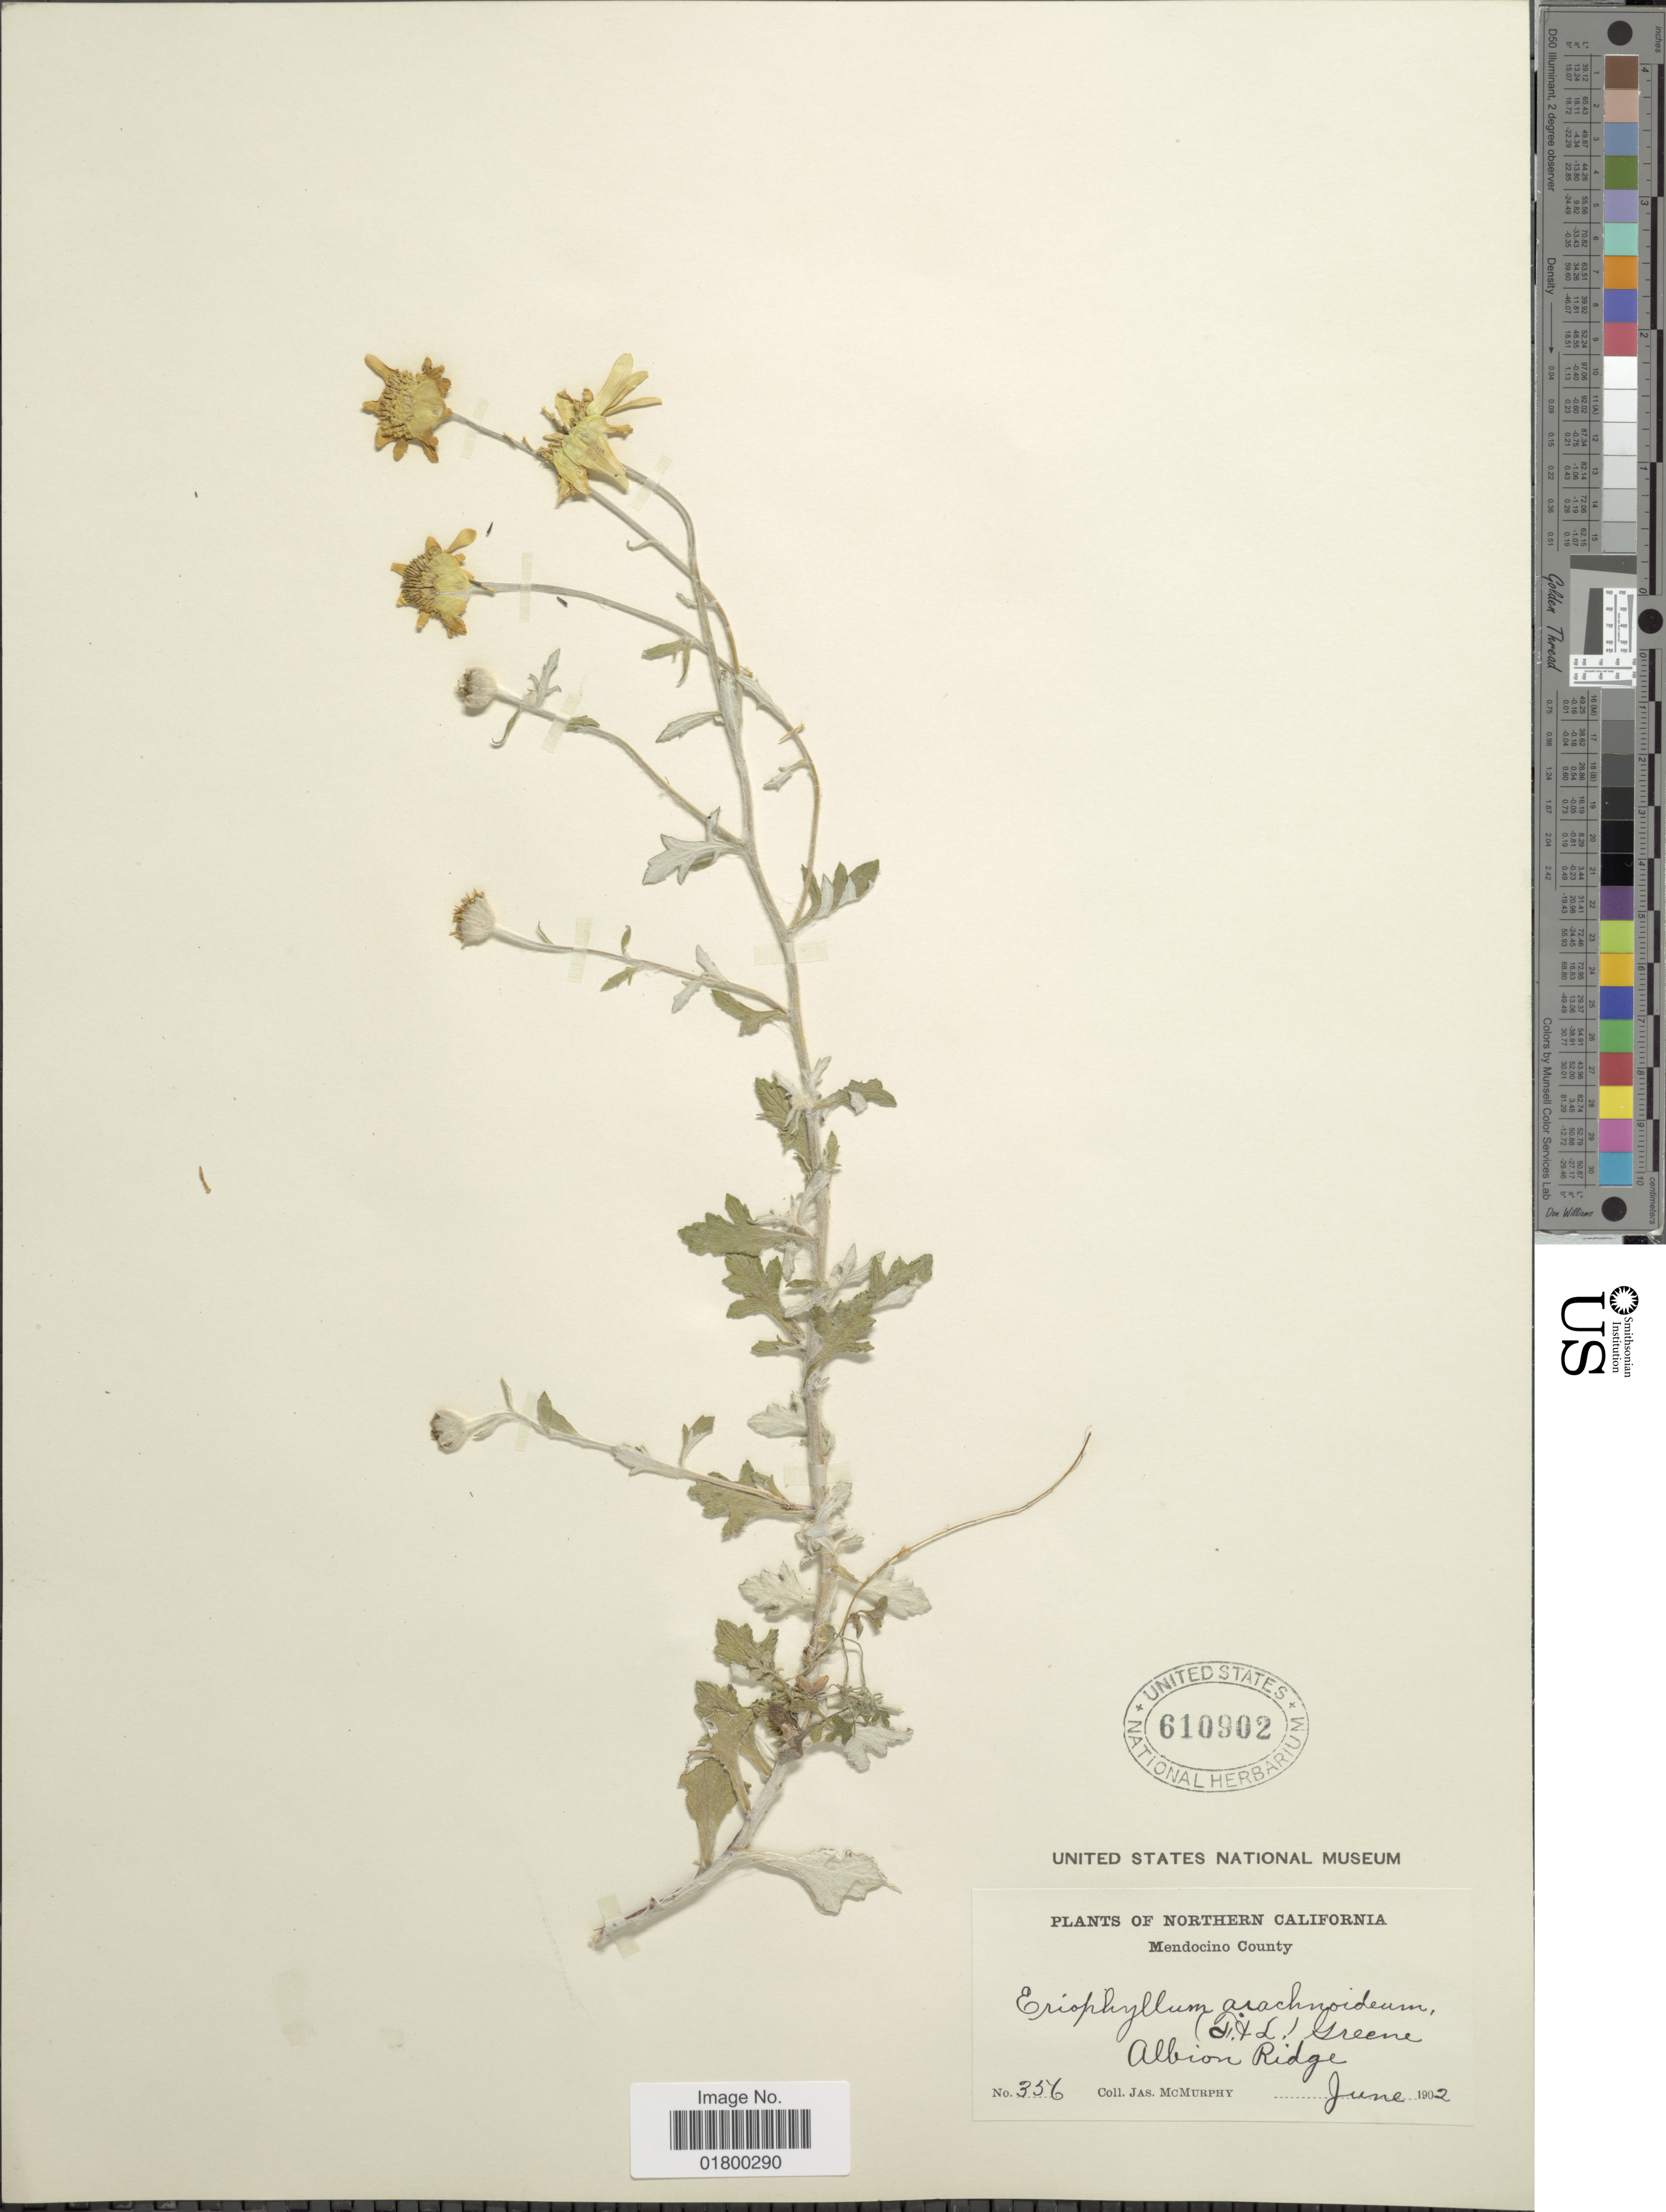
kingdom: Plantae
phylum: Tracheophyta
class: Magnoliopsida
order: Asterales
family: Asteraceae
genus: Eriophyllum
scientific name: Eriophyllum lanatum var. arachnoideum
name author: (Fisch. & Avé-Lall.) Jeps.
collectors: J. McMurphy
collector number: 356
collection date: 1902-06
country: United States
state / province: California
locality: Northern California, Albion Ridge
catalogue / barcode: US 610902